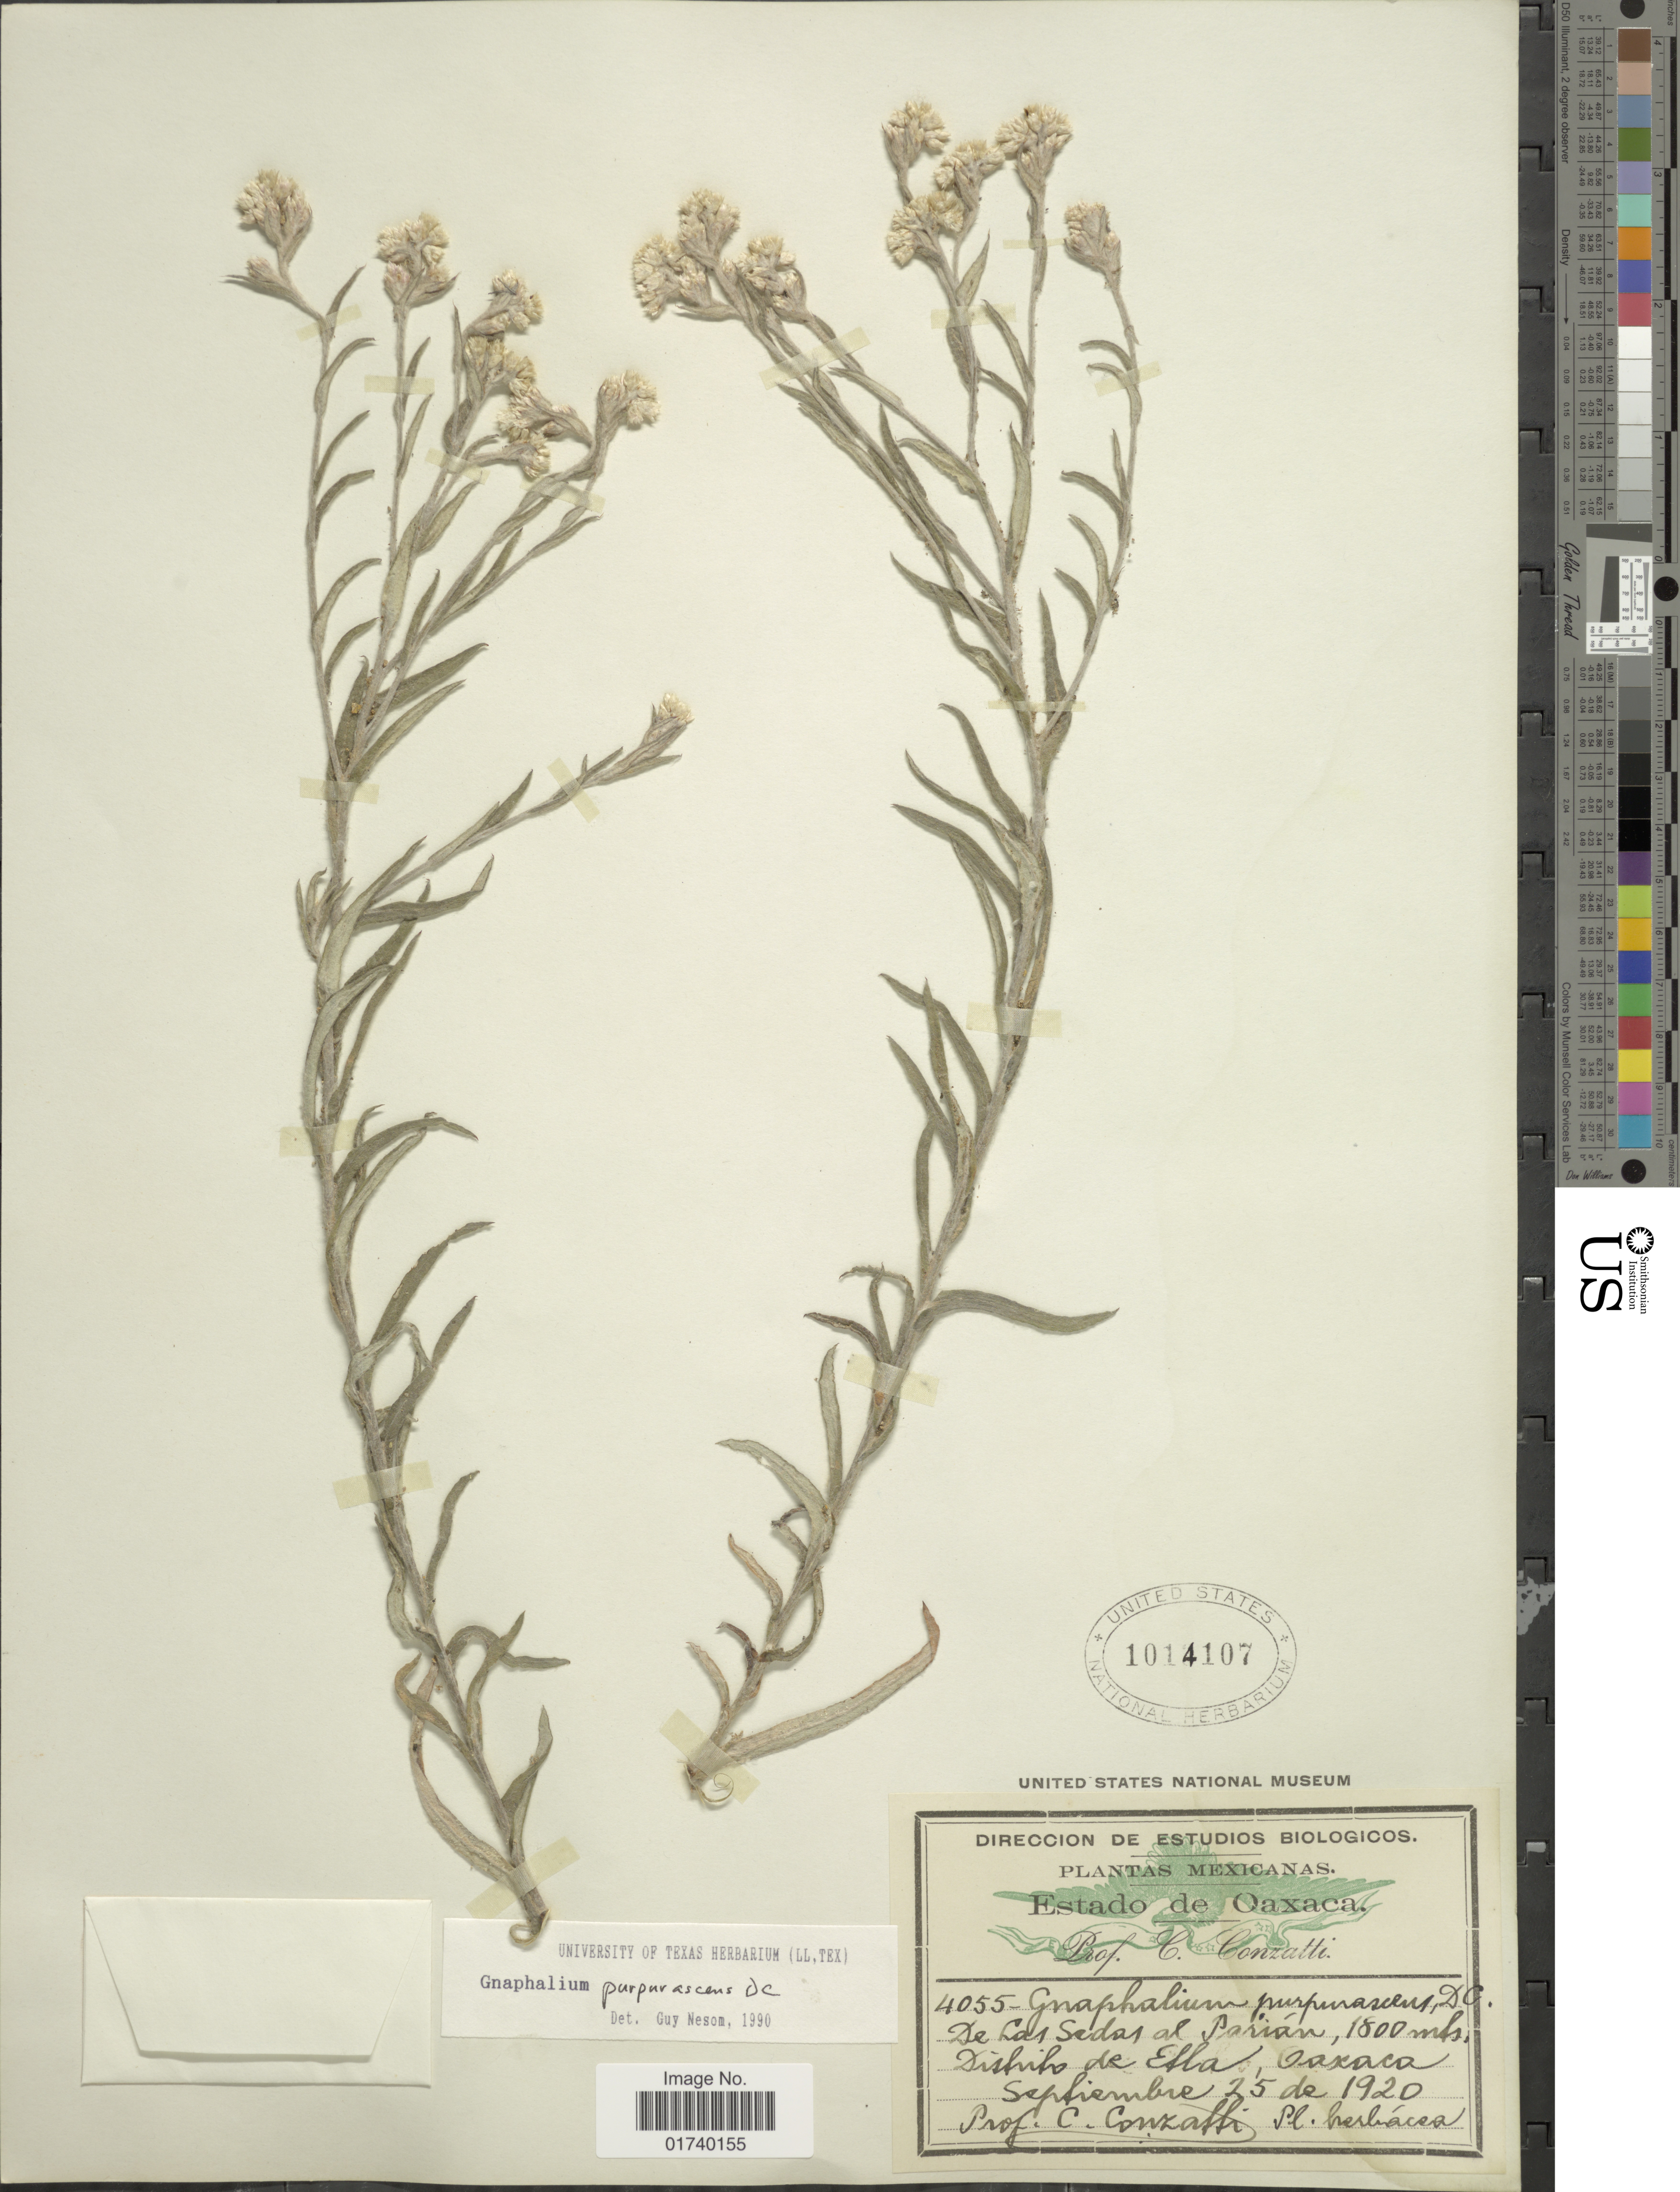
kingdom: Plantae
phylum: Tracheophyta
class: Magnoliopsida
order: Asterales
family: Asteraceae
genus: Pseudognaphalium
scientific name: Pseudognaphalium purpurascens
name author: (DC.) Anderb.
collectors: C. Conzatti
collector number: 4055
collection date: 1920-09-25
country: Mexico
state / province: Oaxaca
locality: De Las Sedas al Parian, Distrito de Ella.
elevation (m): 1800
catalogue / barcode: US 1014107